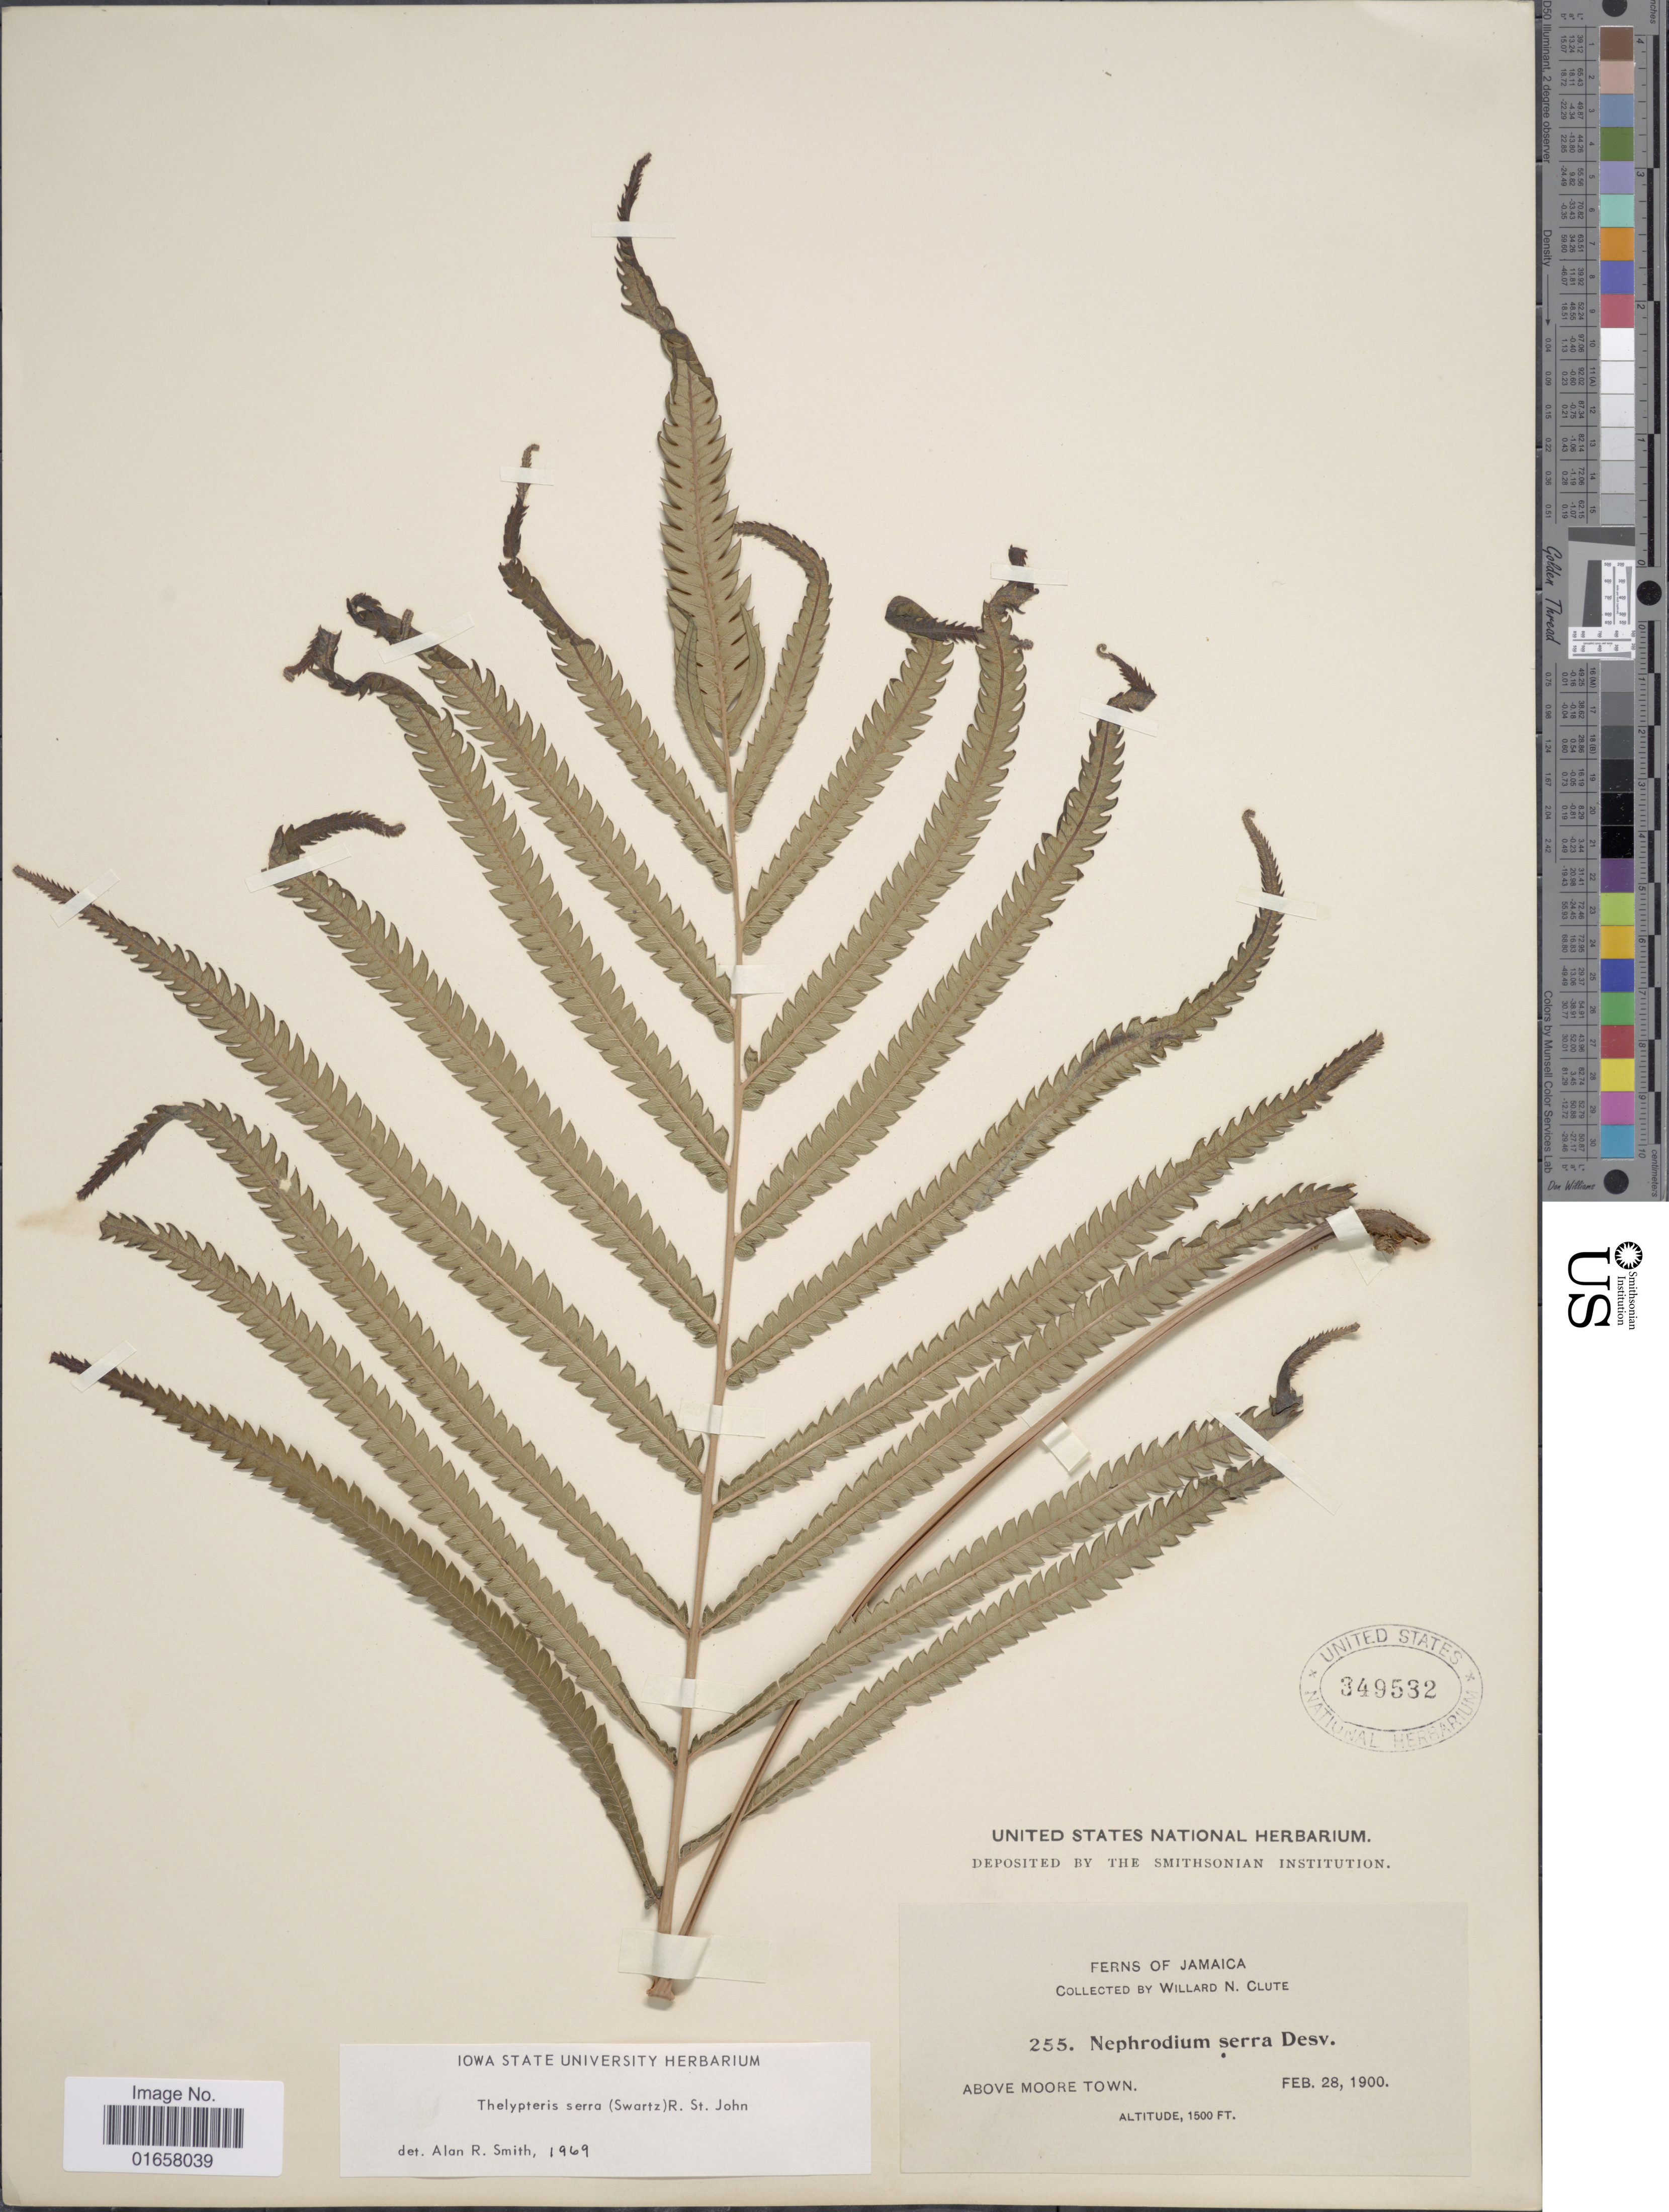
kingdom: Plantae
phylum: Tracheophyta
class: Polypodiopsida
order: Polypodiales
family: Thelypteridaceae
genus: Christella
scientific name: Christella serra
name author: (Sw.) Holttum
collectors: W. N. Clute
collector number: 255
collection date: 1900-02-28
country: Jamaica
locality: Jamaica, above Moore Town.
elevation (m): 457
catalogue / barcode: US 349532